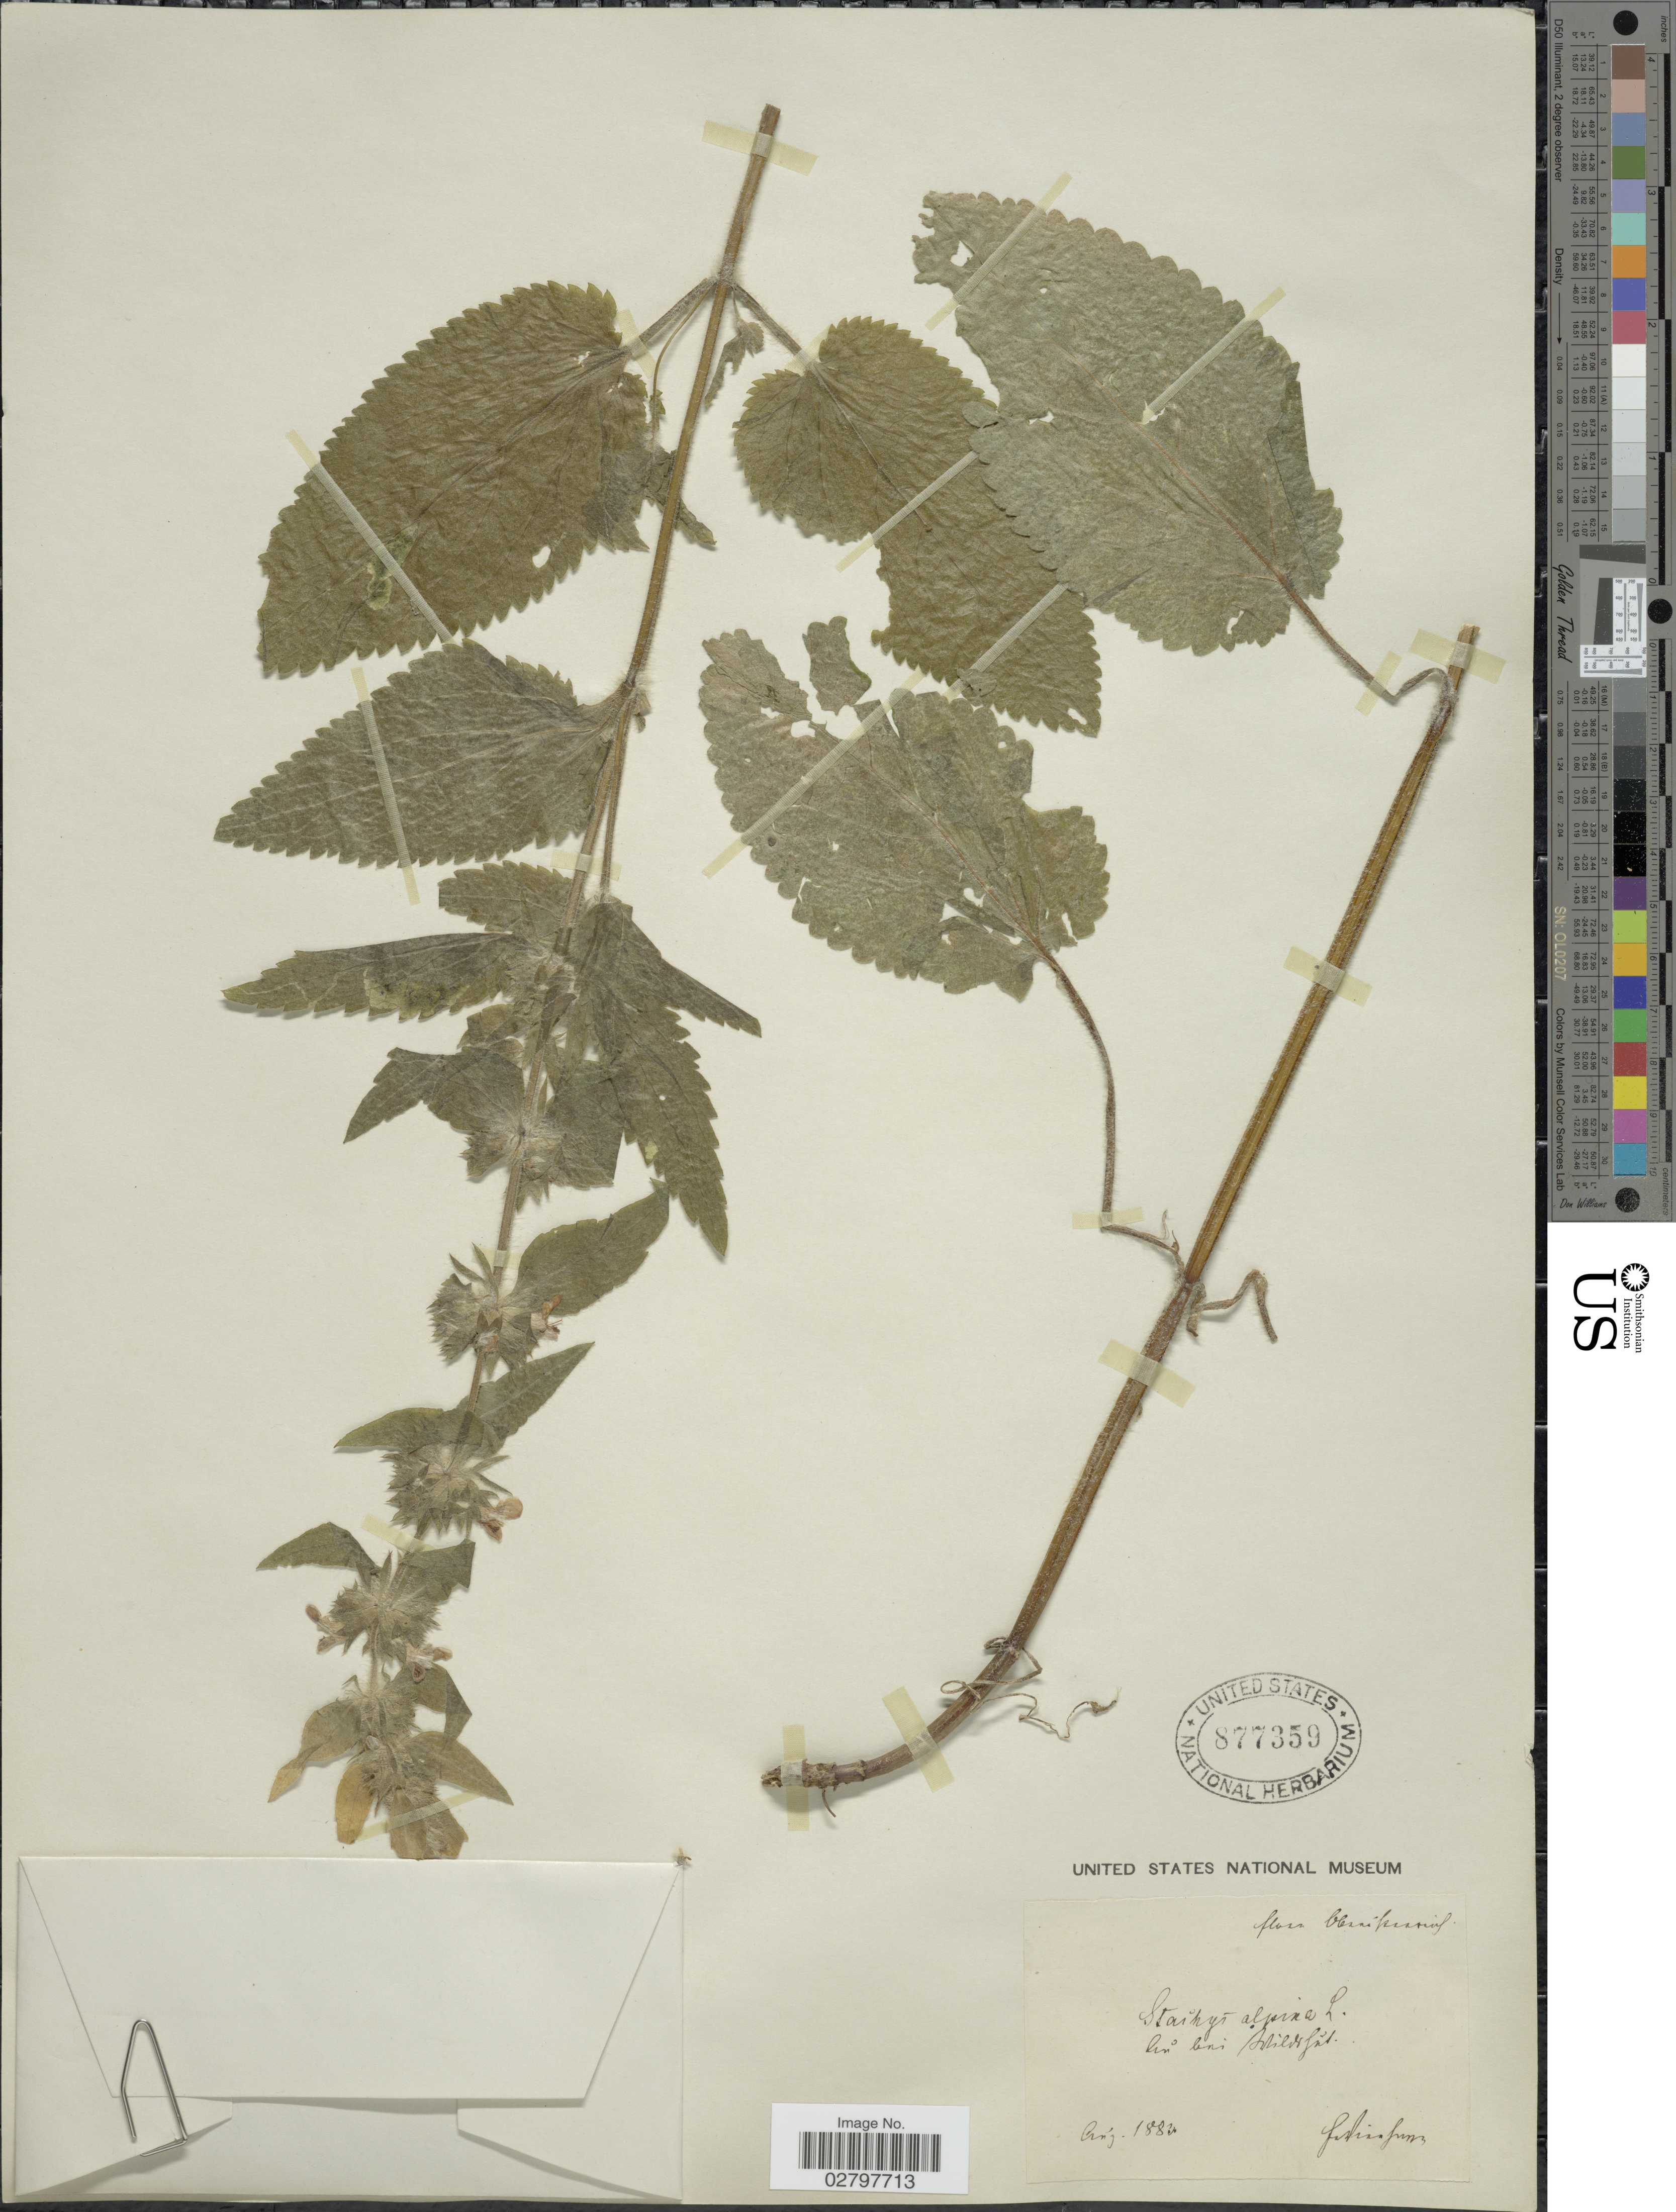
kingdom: Plantae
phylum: Tracheophyta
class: Magnoliopsida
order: Lamiales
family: Lamiaceae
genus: Stachys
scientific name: Stachys alpina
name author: L.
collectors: F. Vierhapper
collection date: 1883-08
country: Austria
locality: Flora Oberösterreich, Au bei Wildshut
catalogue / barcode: US 877359